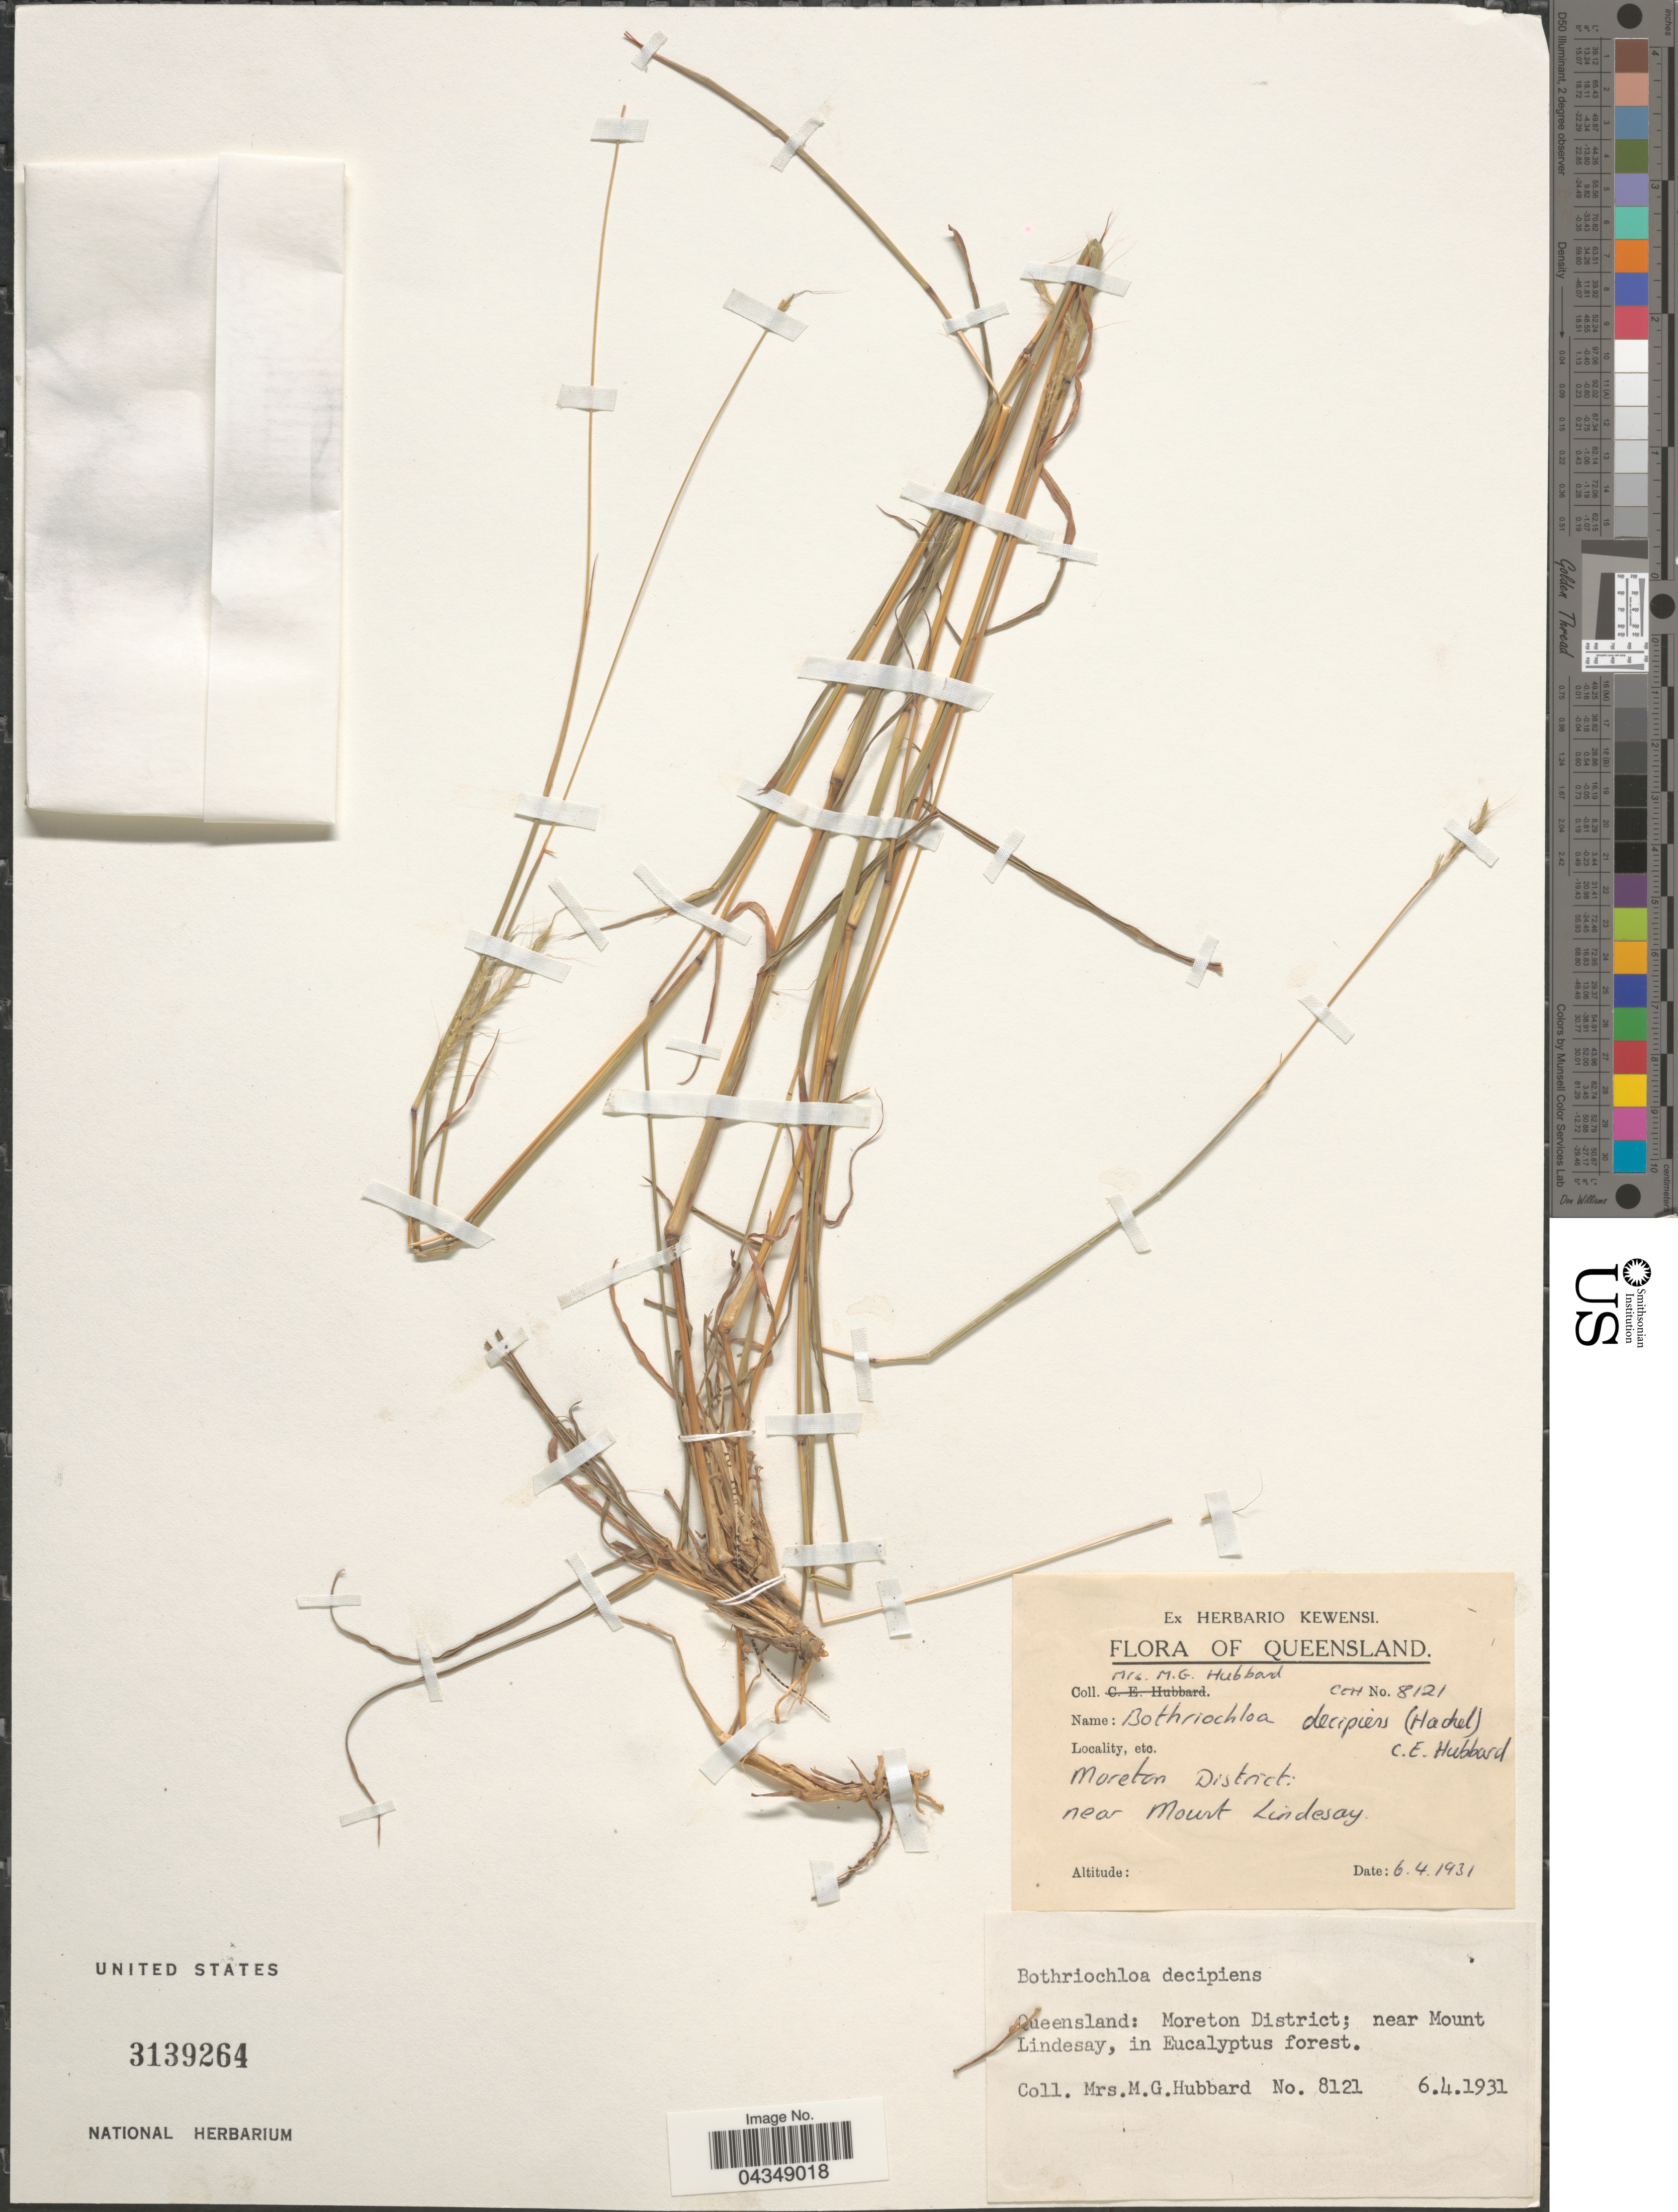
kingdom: Plantae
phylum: Tracheophyta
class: Liliopsida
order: Poales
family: Poaceae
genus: Bothriochloa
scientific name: Bothriochloa decipiens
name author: (Hack.) C. E. Hubb.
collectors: M. Hubbard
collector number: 8121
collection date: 1931-04-06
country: Australia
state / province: Queensland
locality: Moreton District; near Mount Lindesay.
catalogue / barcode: US 3139264